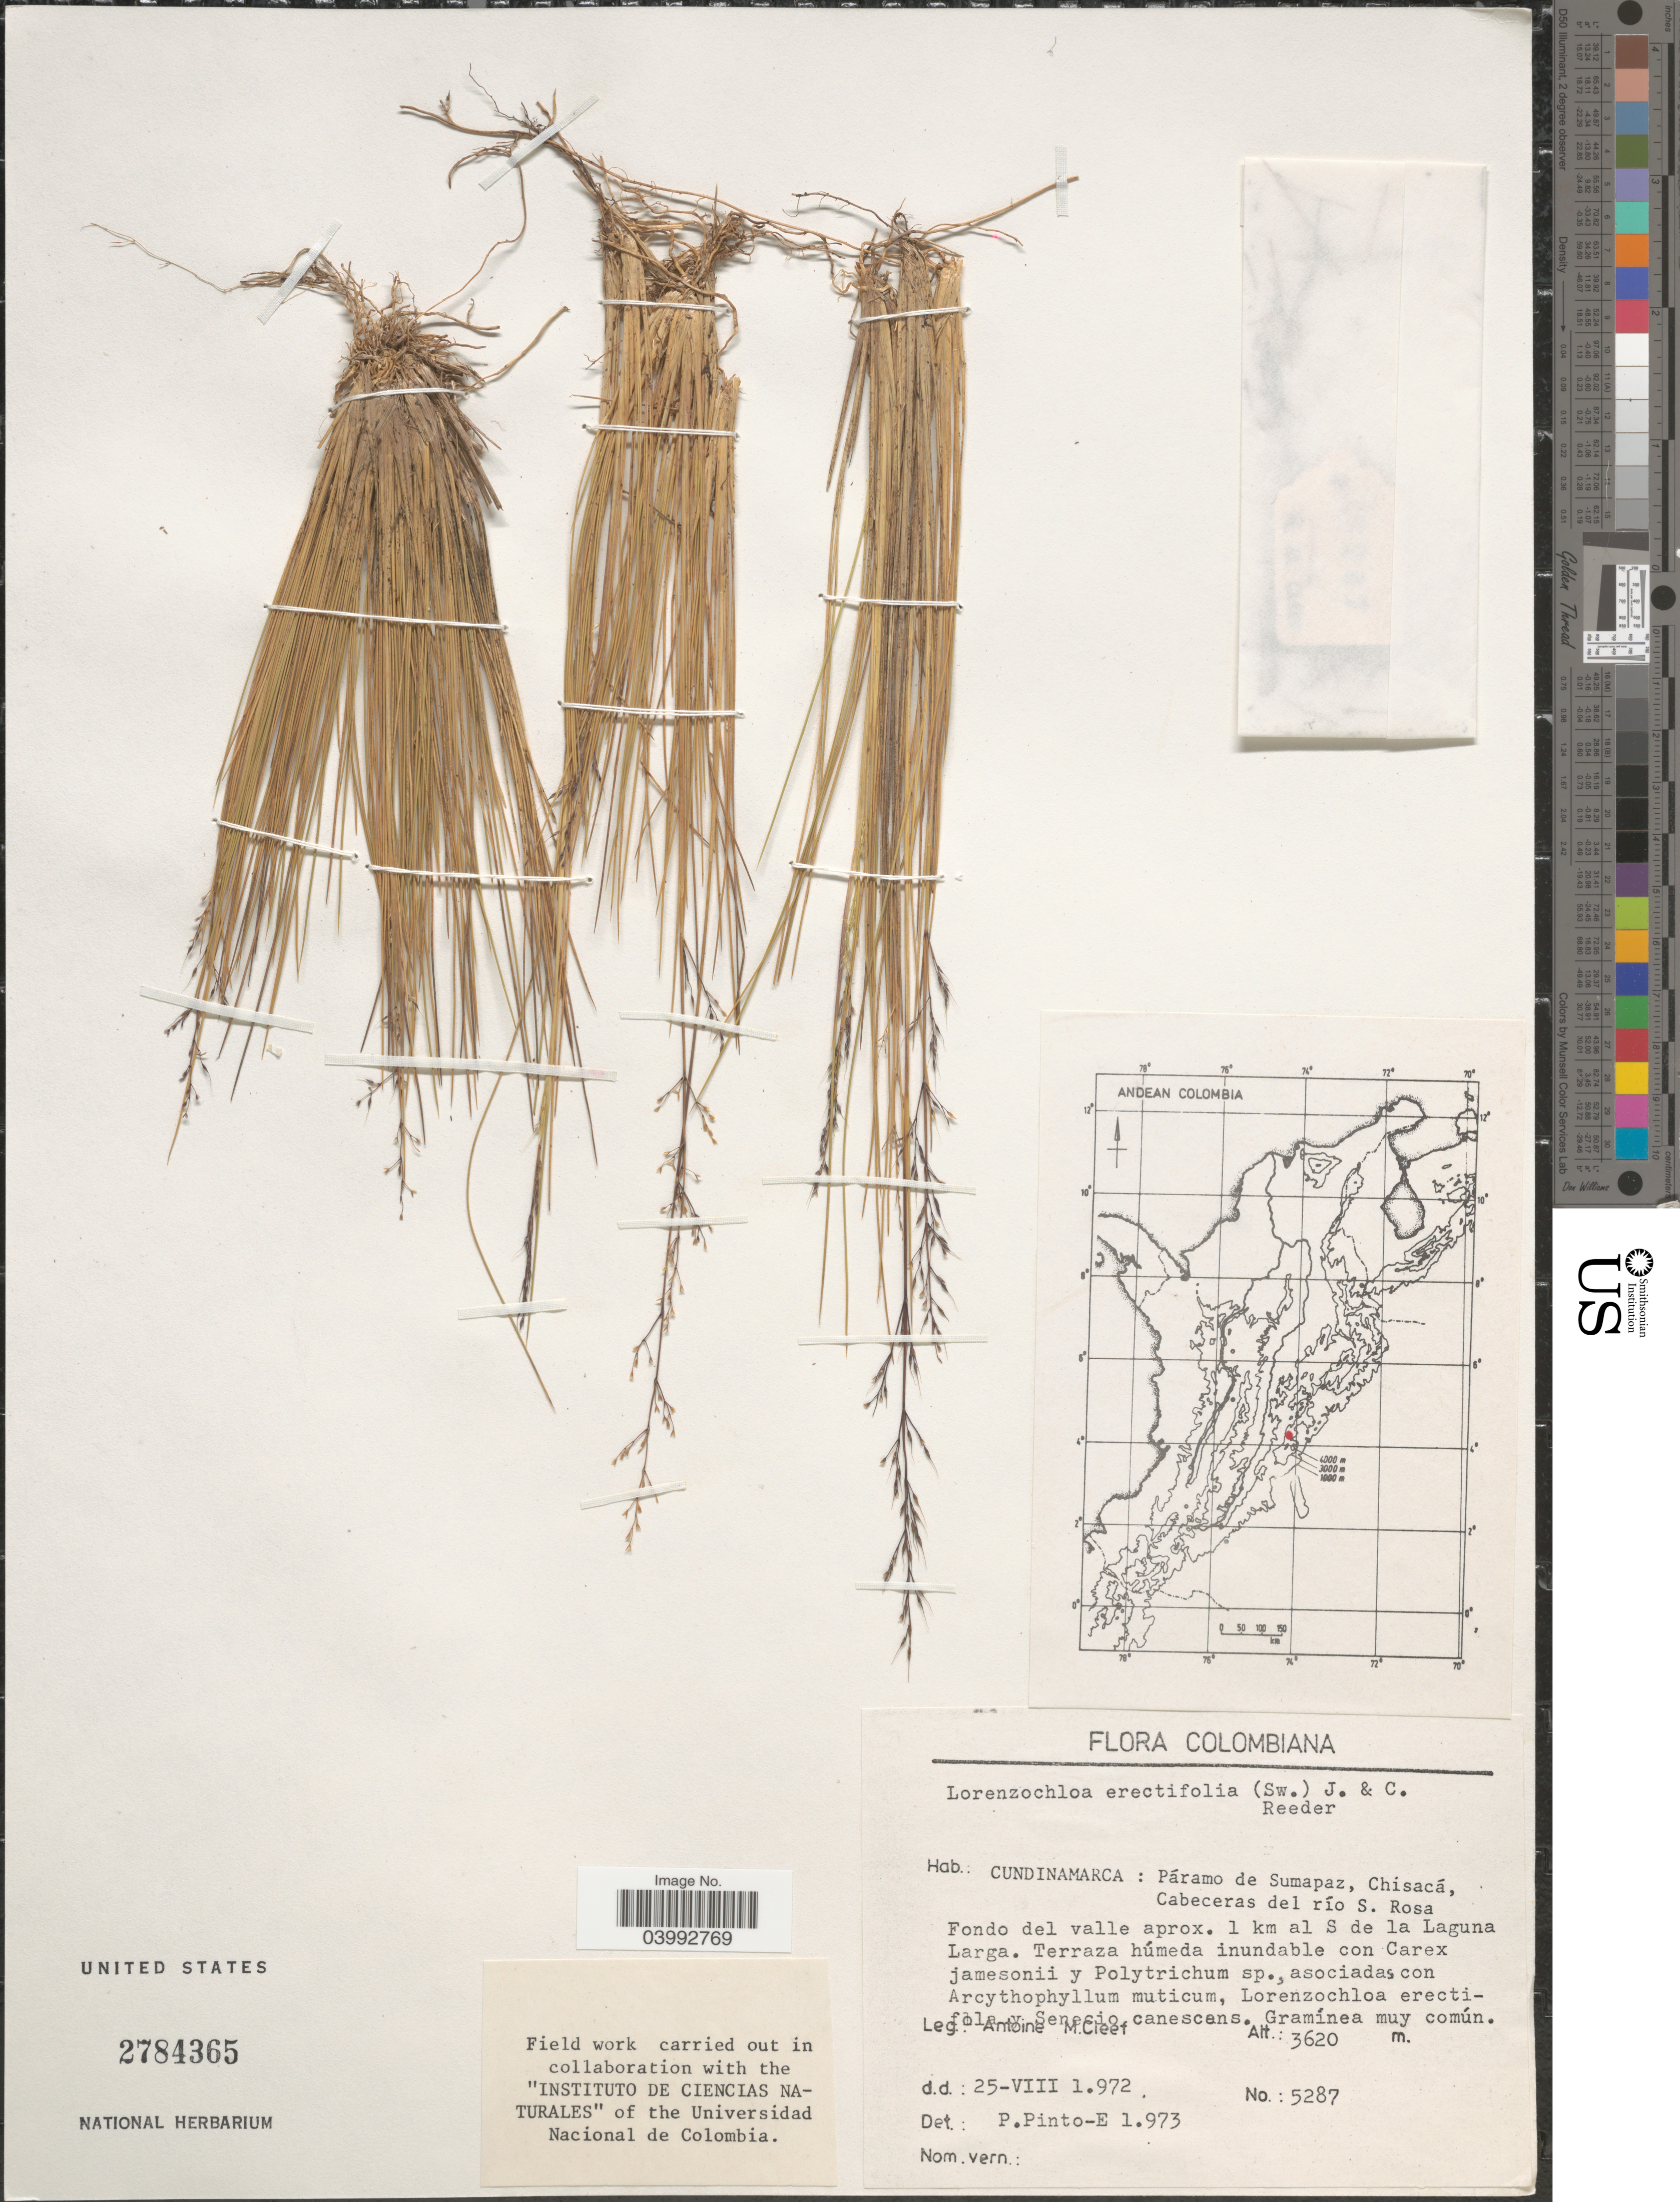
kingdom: Plantae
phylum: Tracheophyta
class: Liliopsida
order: Poales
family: Poaceae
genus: Lorenzochloa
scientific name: Lorenzochloa erectifolia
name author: (Swallen) Reeder & C. Reeder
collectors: A. M. Cleef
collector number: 5287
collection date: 1972-08-25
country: Colombia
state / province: Cundinamarca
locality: Páramo de Sumapaz, Chisacá, Cabeceras del río S. Rosa. Fondo del valle aprox. 1 km al S de la Laguna Larga.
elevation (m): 3620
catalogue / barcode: US 2784365